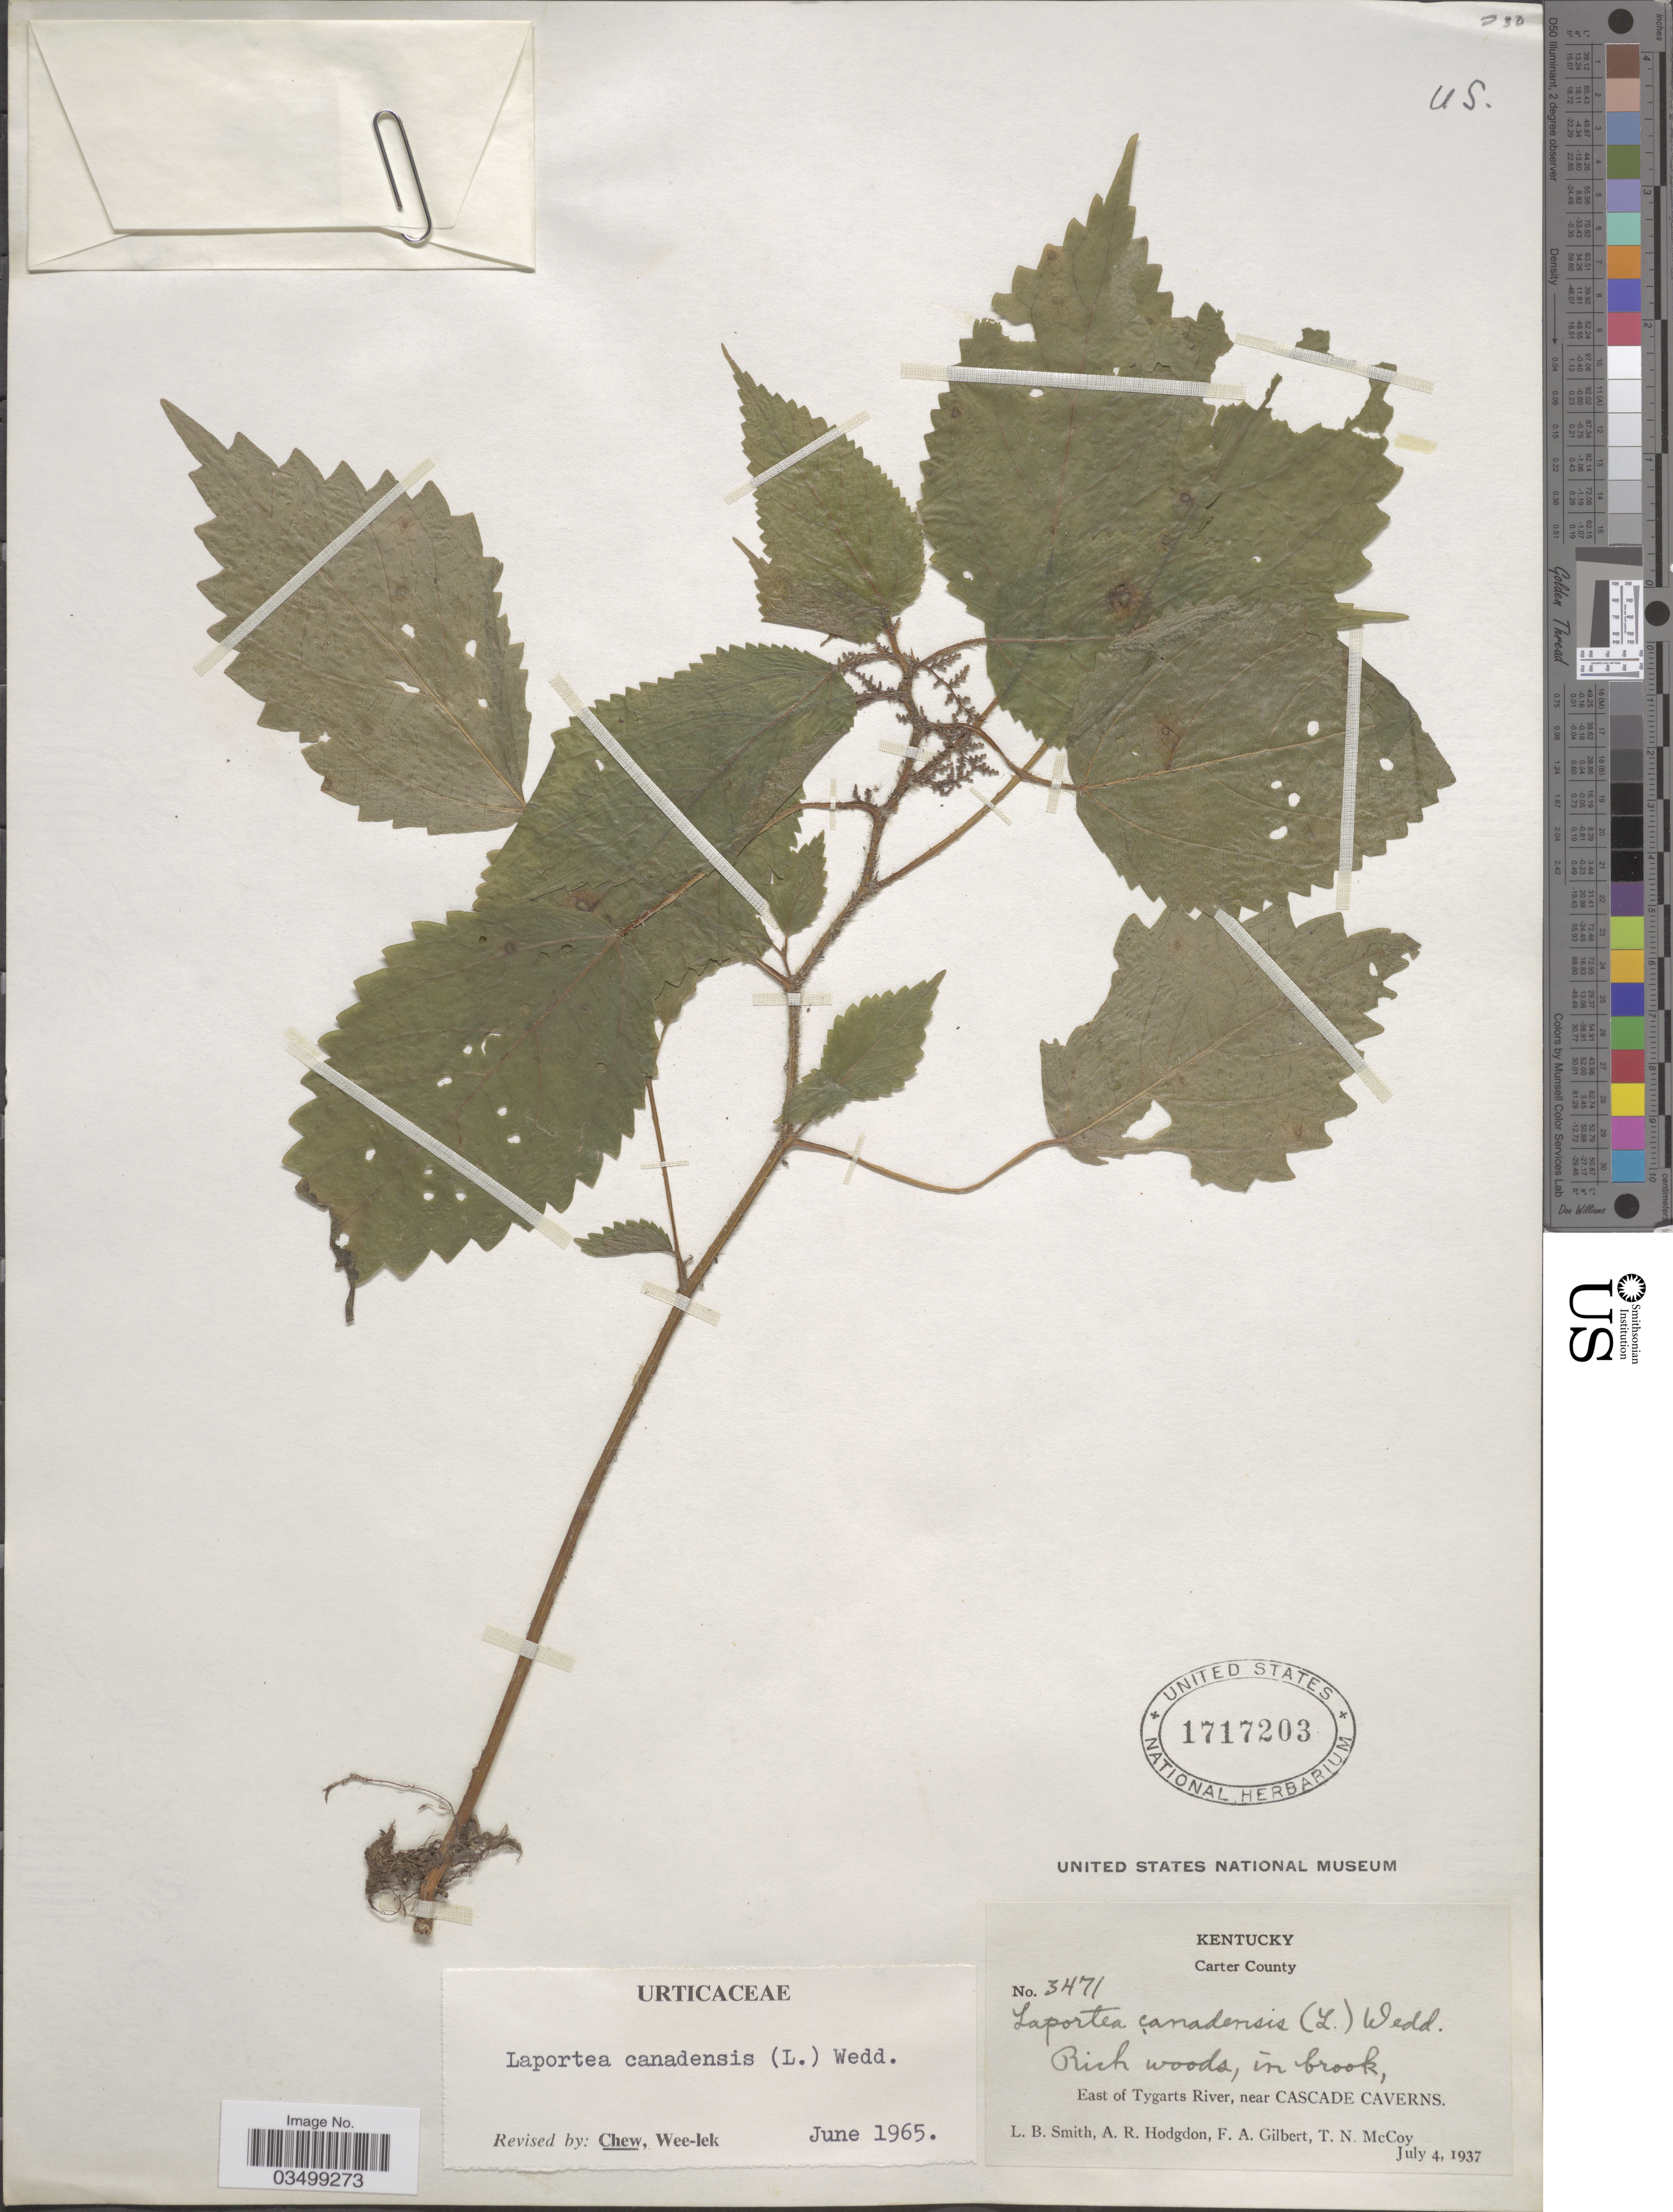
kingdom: Plantae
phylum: Tracheophyta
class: Magnoliopsida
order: Rosales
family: Urticaceae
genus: Laportea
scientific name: Laportea canadensis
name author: (L.) Wedd.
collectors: L. Smith, A. R. Hodgdon, F. A. Gilbert & T. N. McCoy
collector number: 3471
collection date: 1937-07-04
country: United States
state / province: Kentucky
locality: Carter County. East of Tygarts River, near Cascade Caverns.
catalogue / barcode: US 1717203